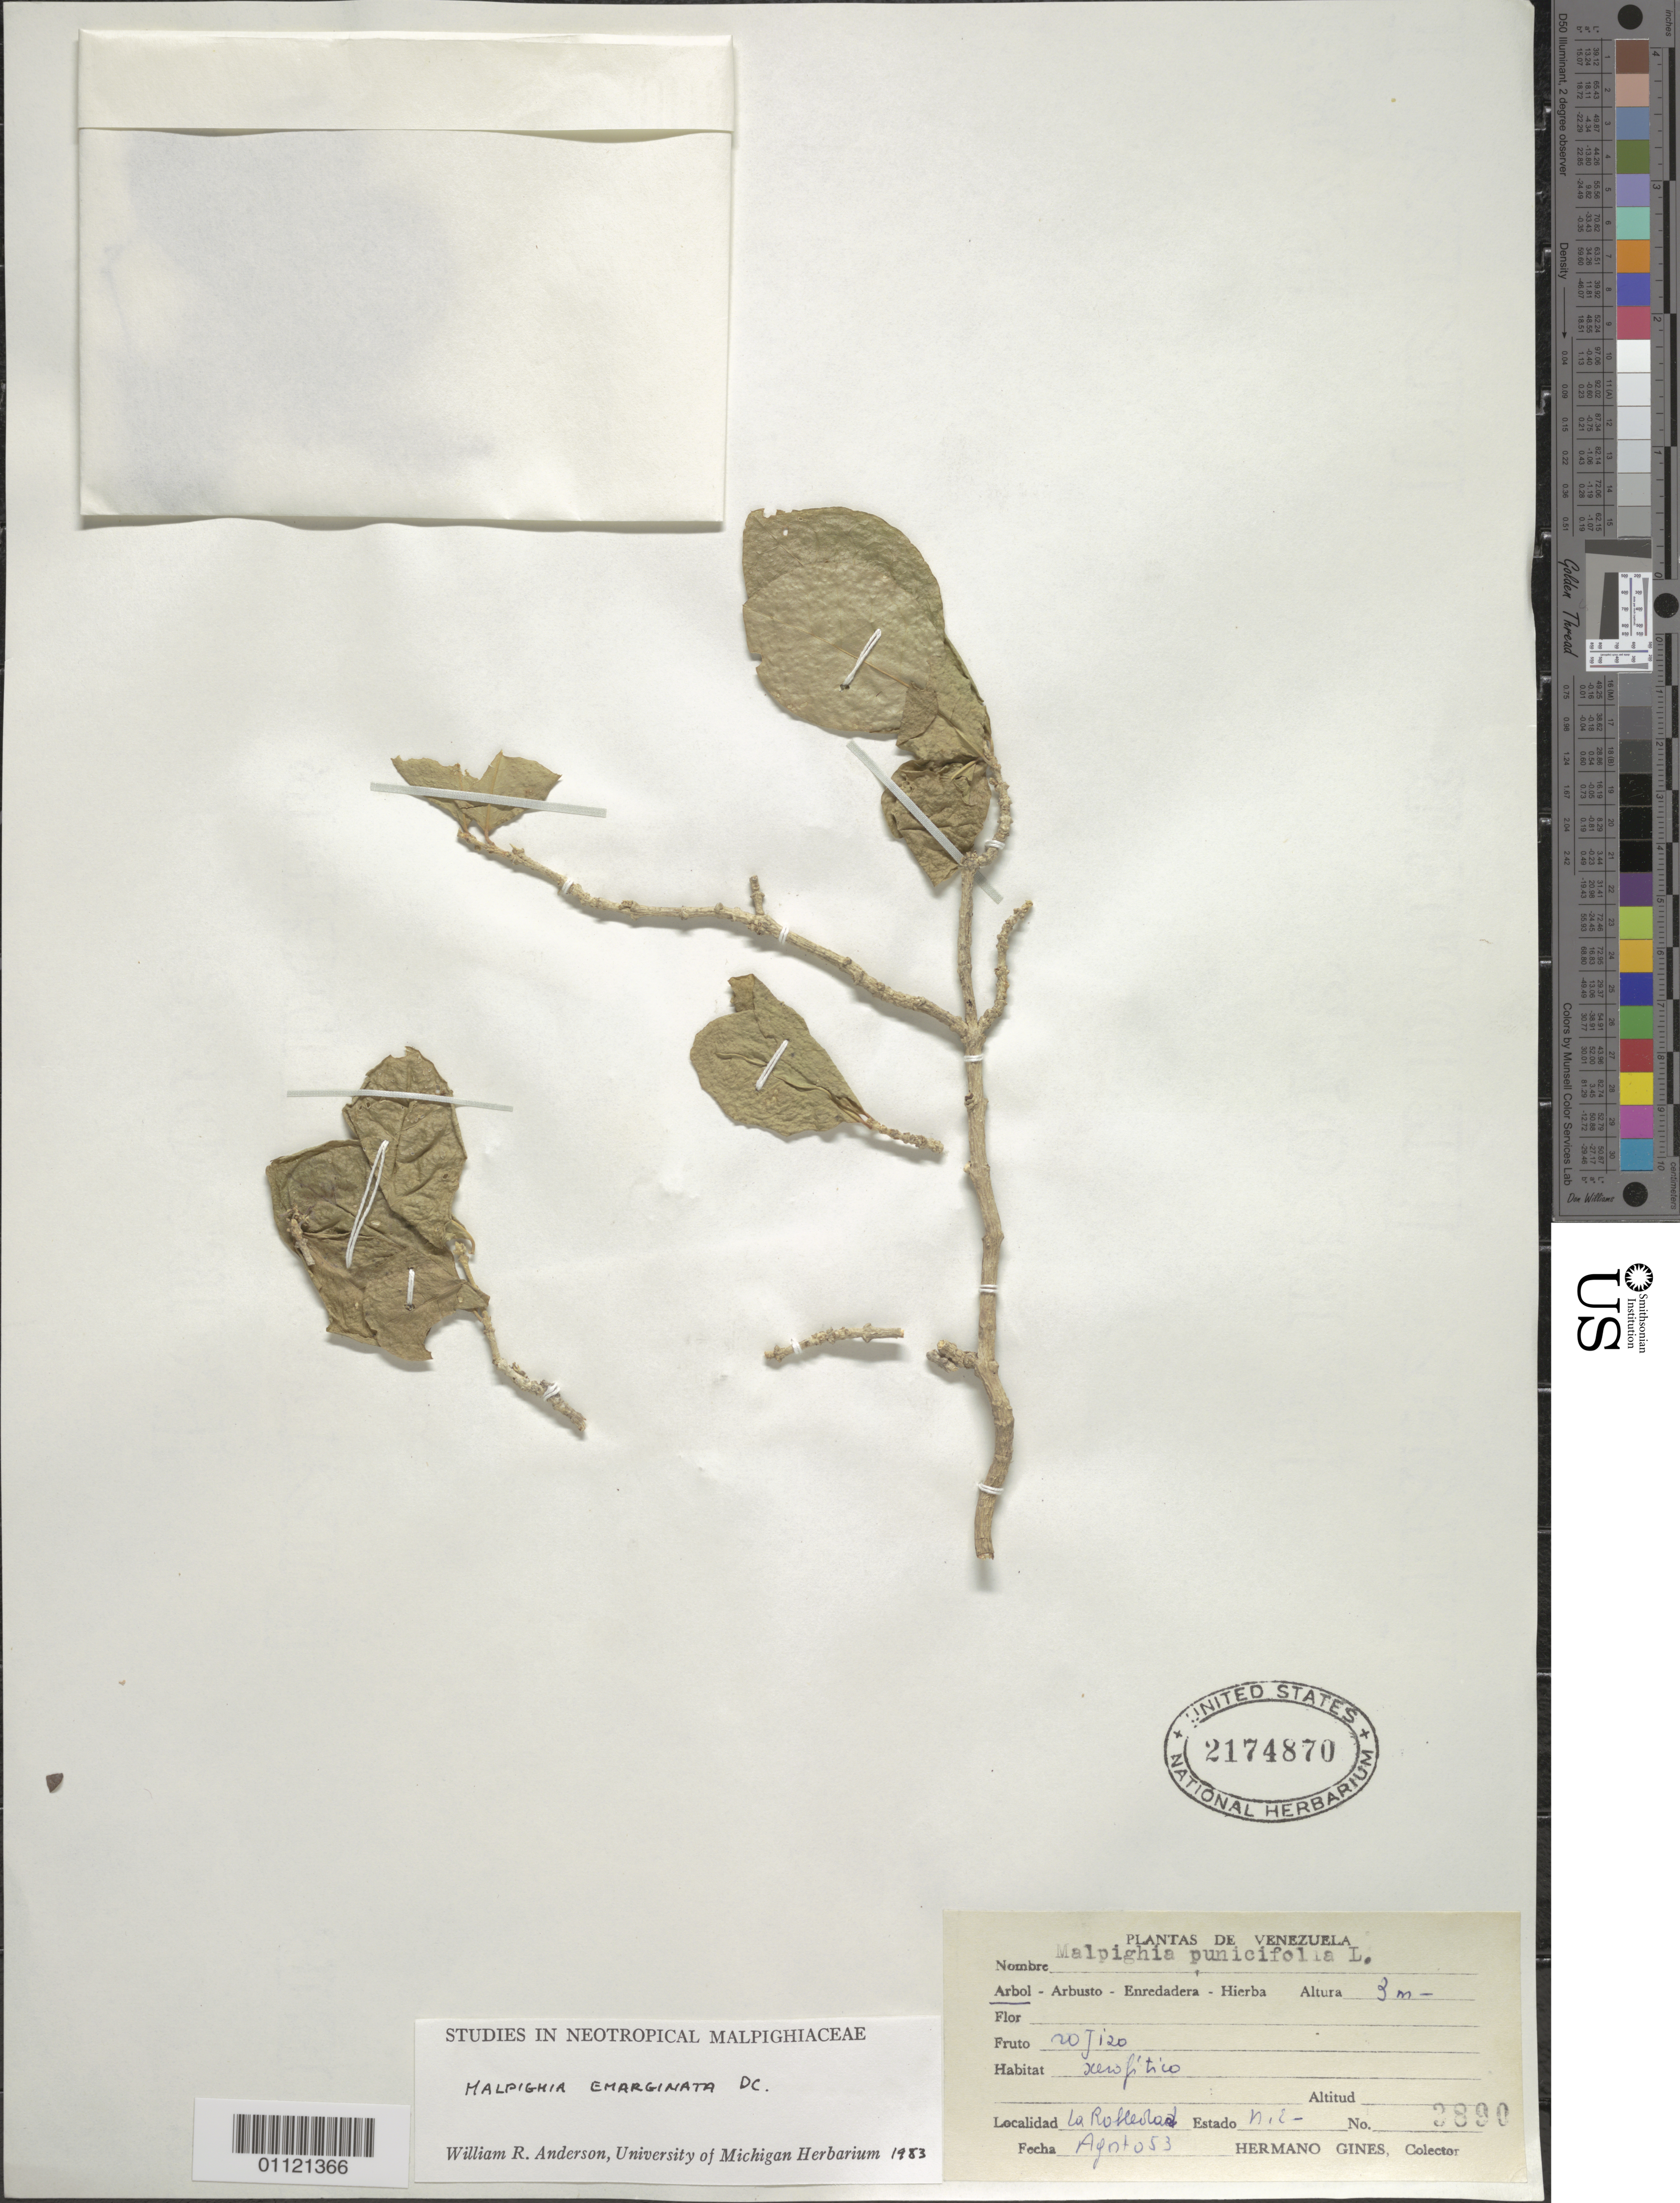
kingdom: Plantae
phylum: Tracheophyta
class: Magnoliopsida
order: Malpighiales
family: Malpighiaceae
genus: Malpighia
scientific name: Malpighia emarginata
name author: DC.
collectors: Bro. Gines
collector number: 3890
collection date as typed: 01 Aug 1953 to 31 Aug 1953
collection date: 1953-08-01/1953-08-31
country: Venezuela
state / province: Nueva Esparta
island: Margarita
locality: La Robledad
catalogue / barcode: US 2174870